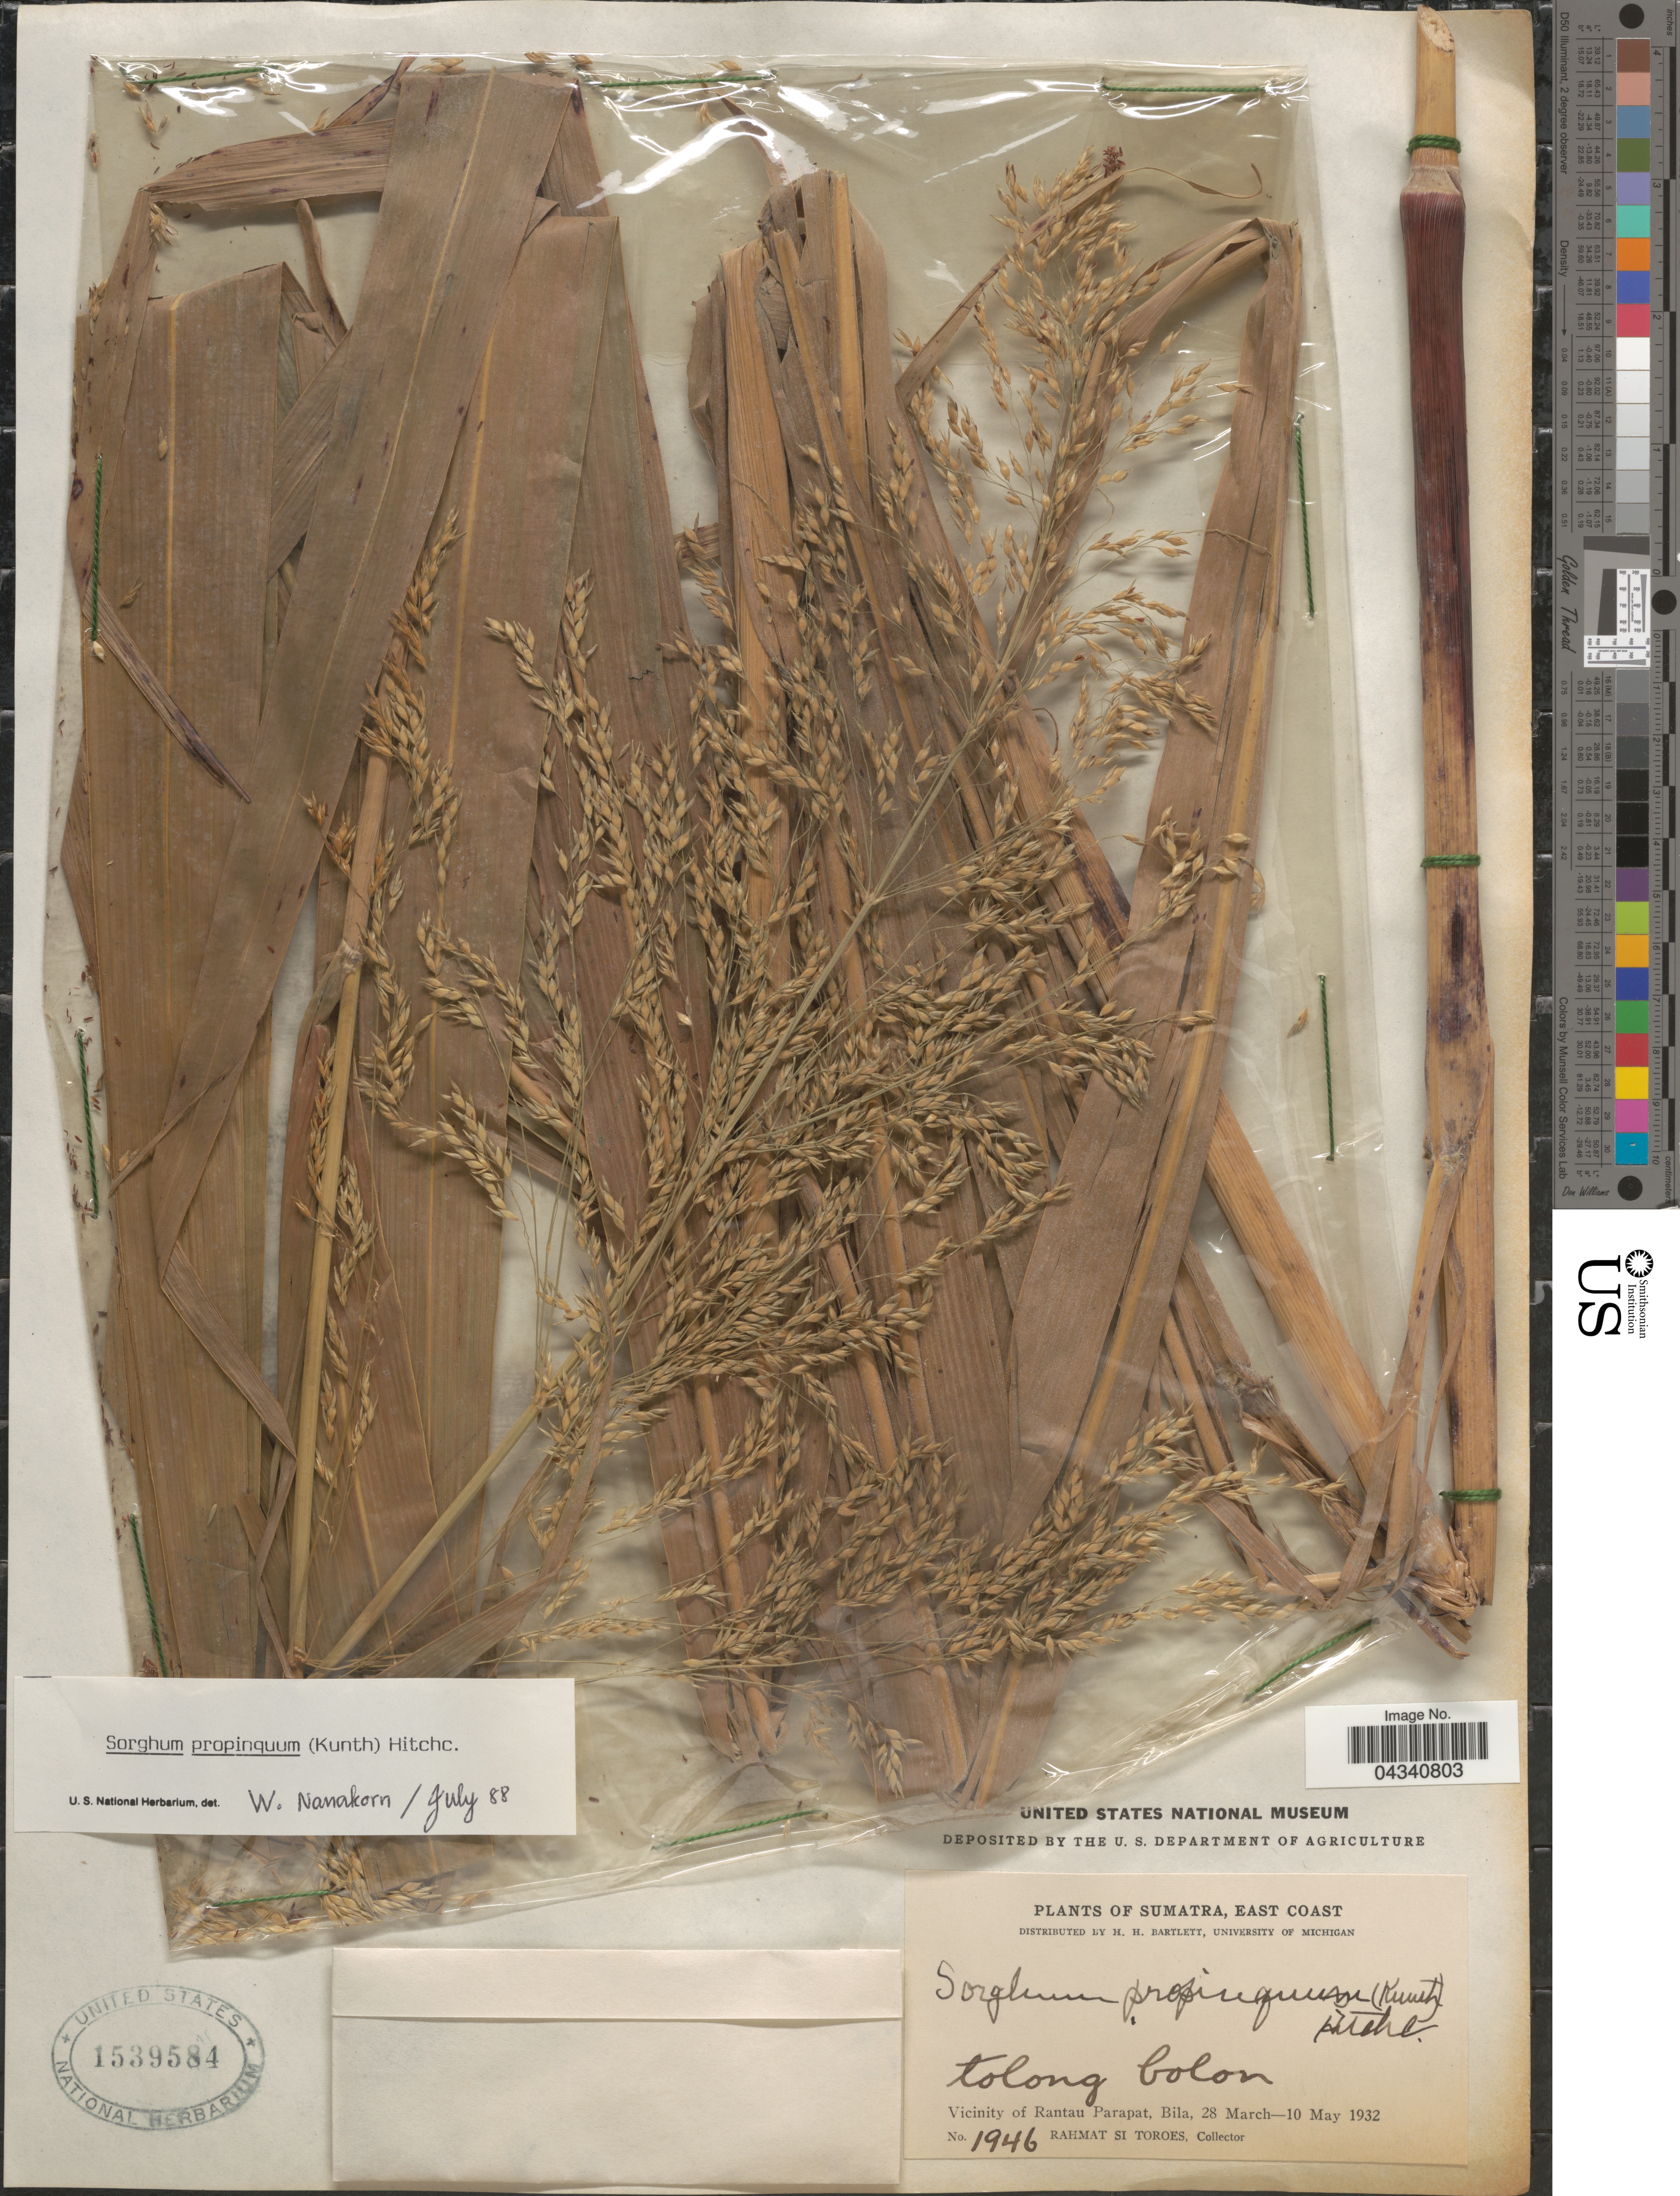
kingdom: Plantae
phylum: Tracheophyta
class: Liliopsida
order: Poales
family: Poaceae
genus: Sorghum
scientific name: Sorghum propinquum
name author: (Kunth) Hitchc.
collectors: Rahmat Si Boeea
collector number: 1946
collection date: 1932-03-28/1932-05-10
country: Indonesia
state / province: Sumatra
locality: Sumatra, East Coast. Vicinity of Rantau Parapat, Bila.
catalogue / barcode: US 1539584